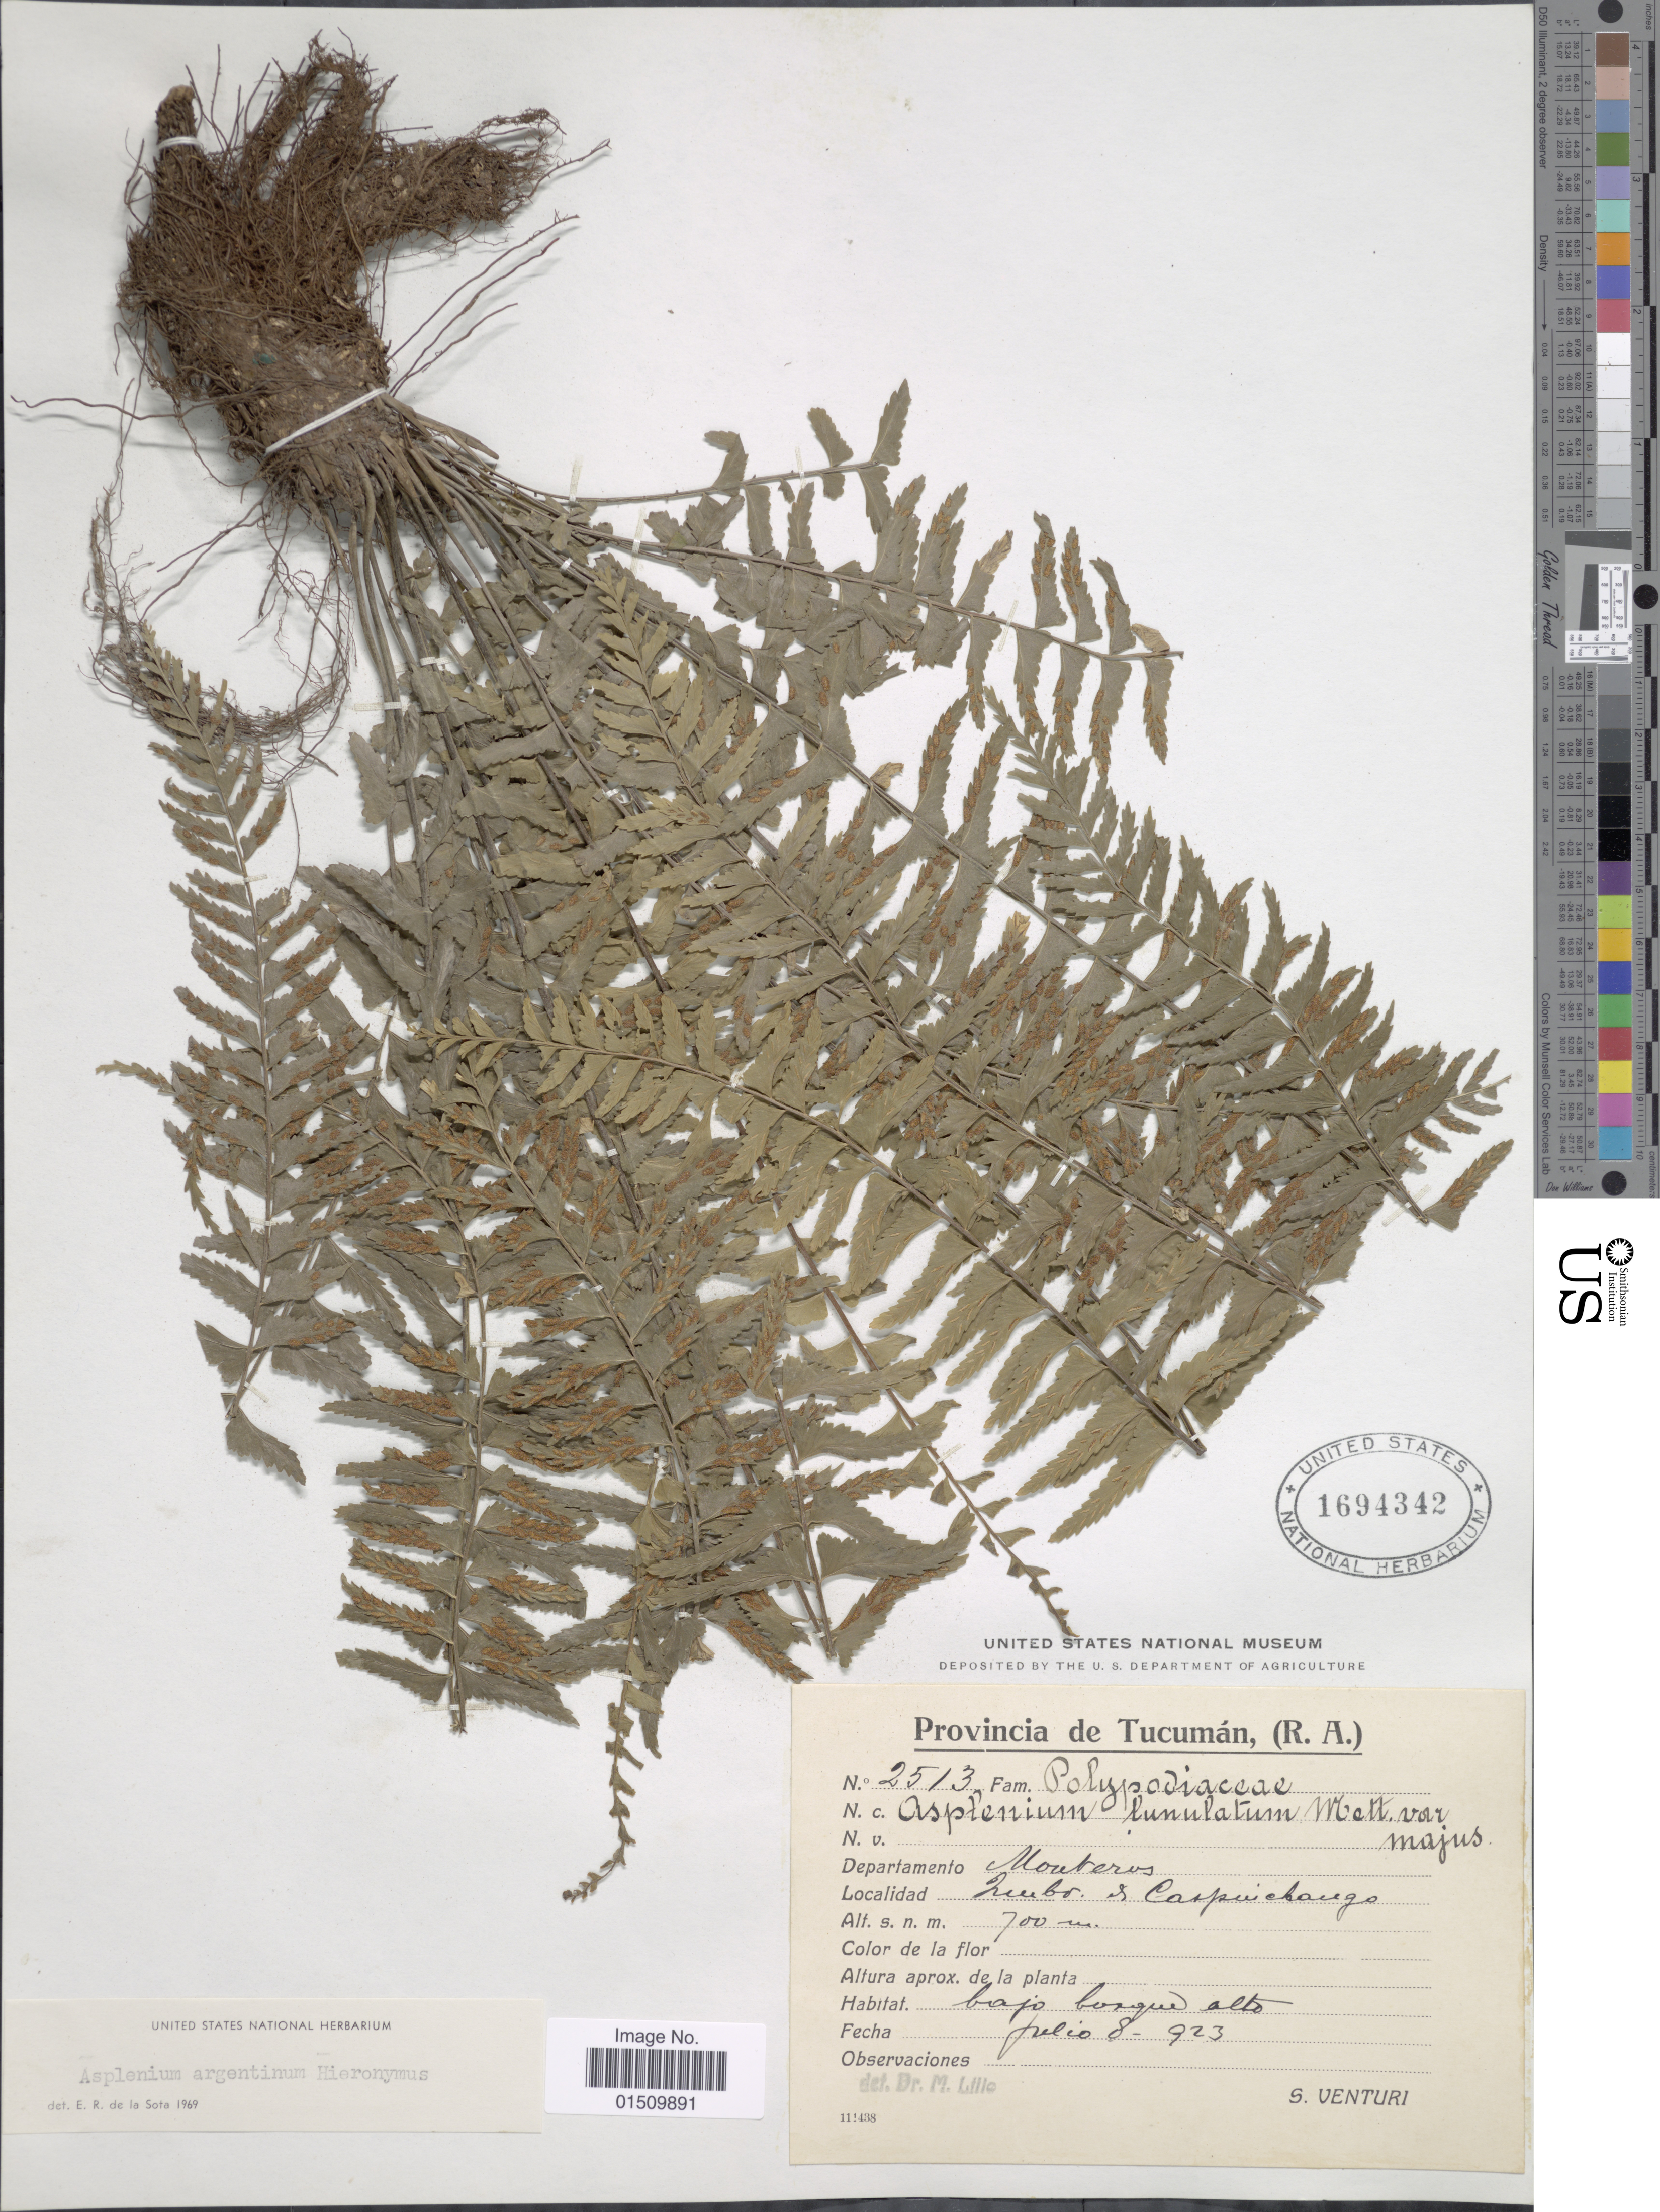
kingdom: Plantae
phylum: Tracheophyta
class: Polypodiopsida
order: Polypodiales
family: Aspleniaceae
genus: Asplenium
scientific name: Asplenium argentinum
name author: Hieron.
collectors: S. Venturi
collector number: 2513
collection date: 1923-07-08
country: Argentina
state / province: Tucuman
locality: Provincia de Tucuman (R.A.), Departamento Mouteros, Quebr. de Caspinchango.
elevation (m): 700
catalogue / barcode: US 1694342